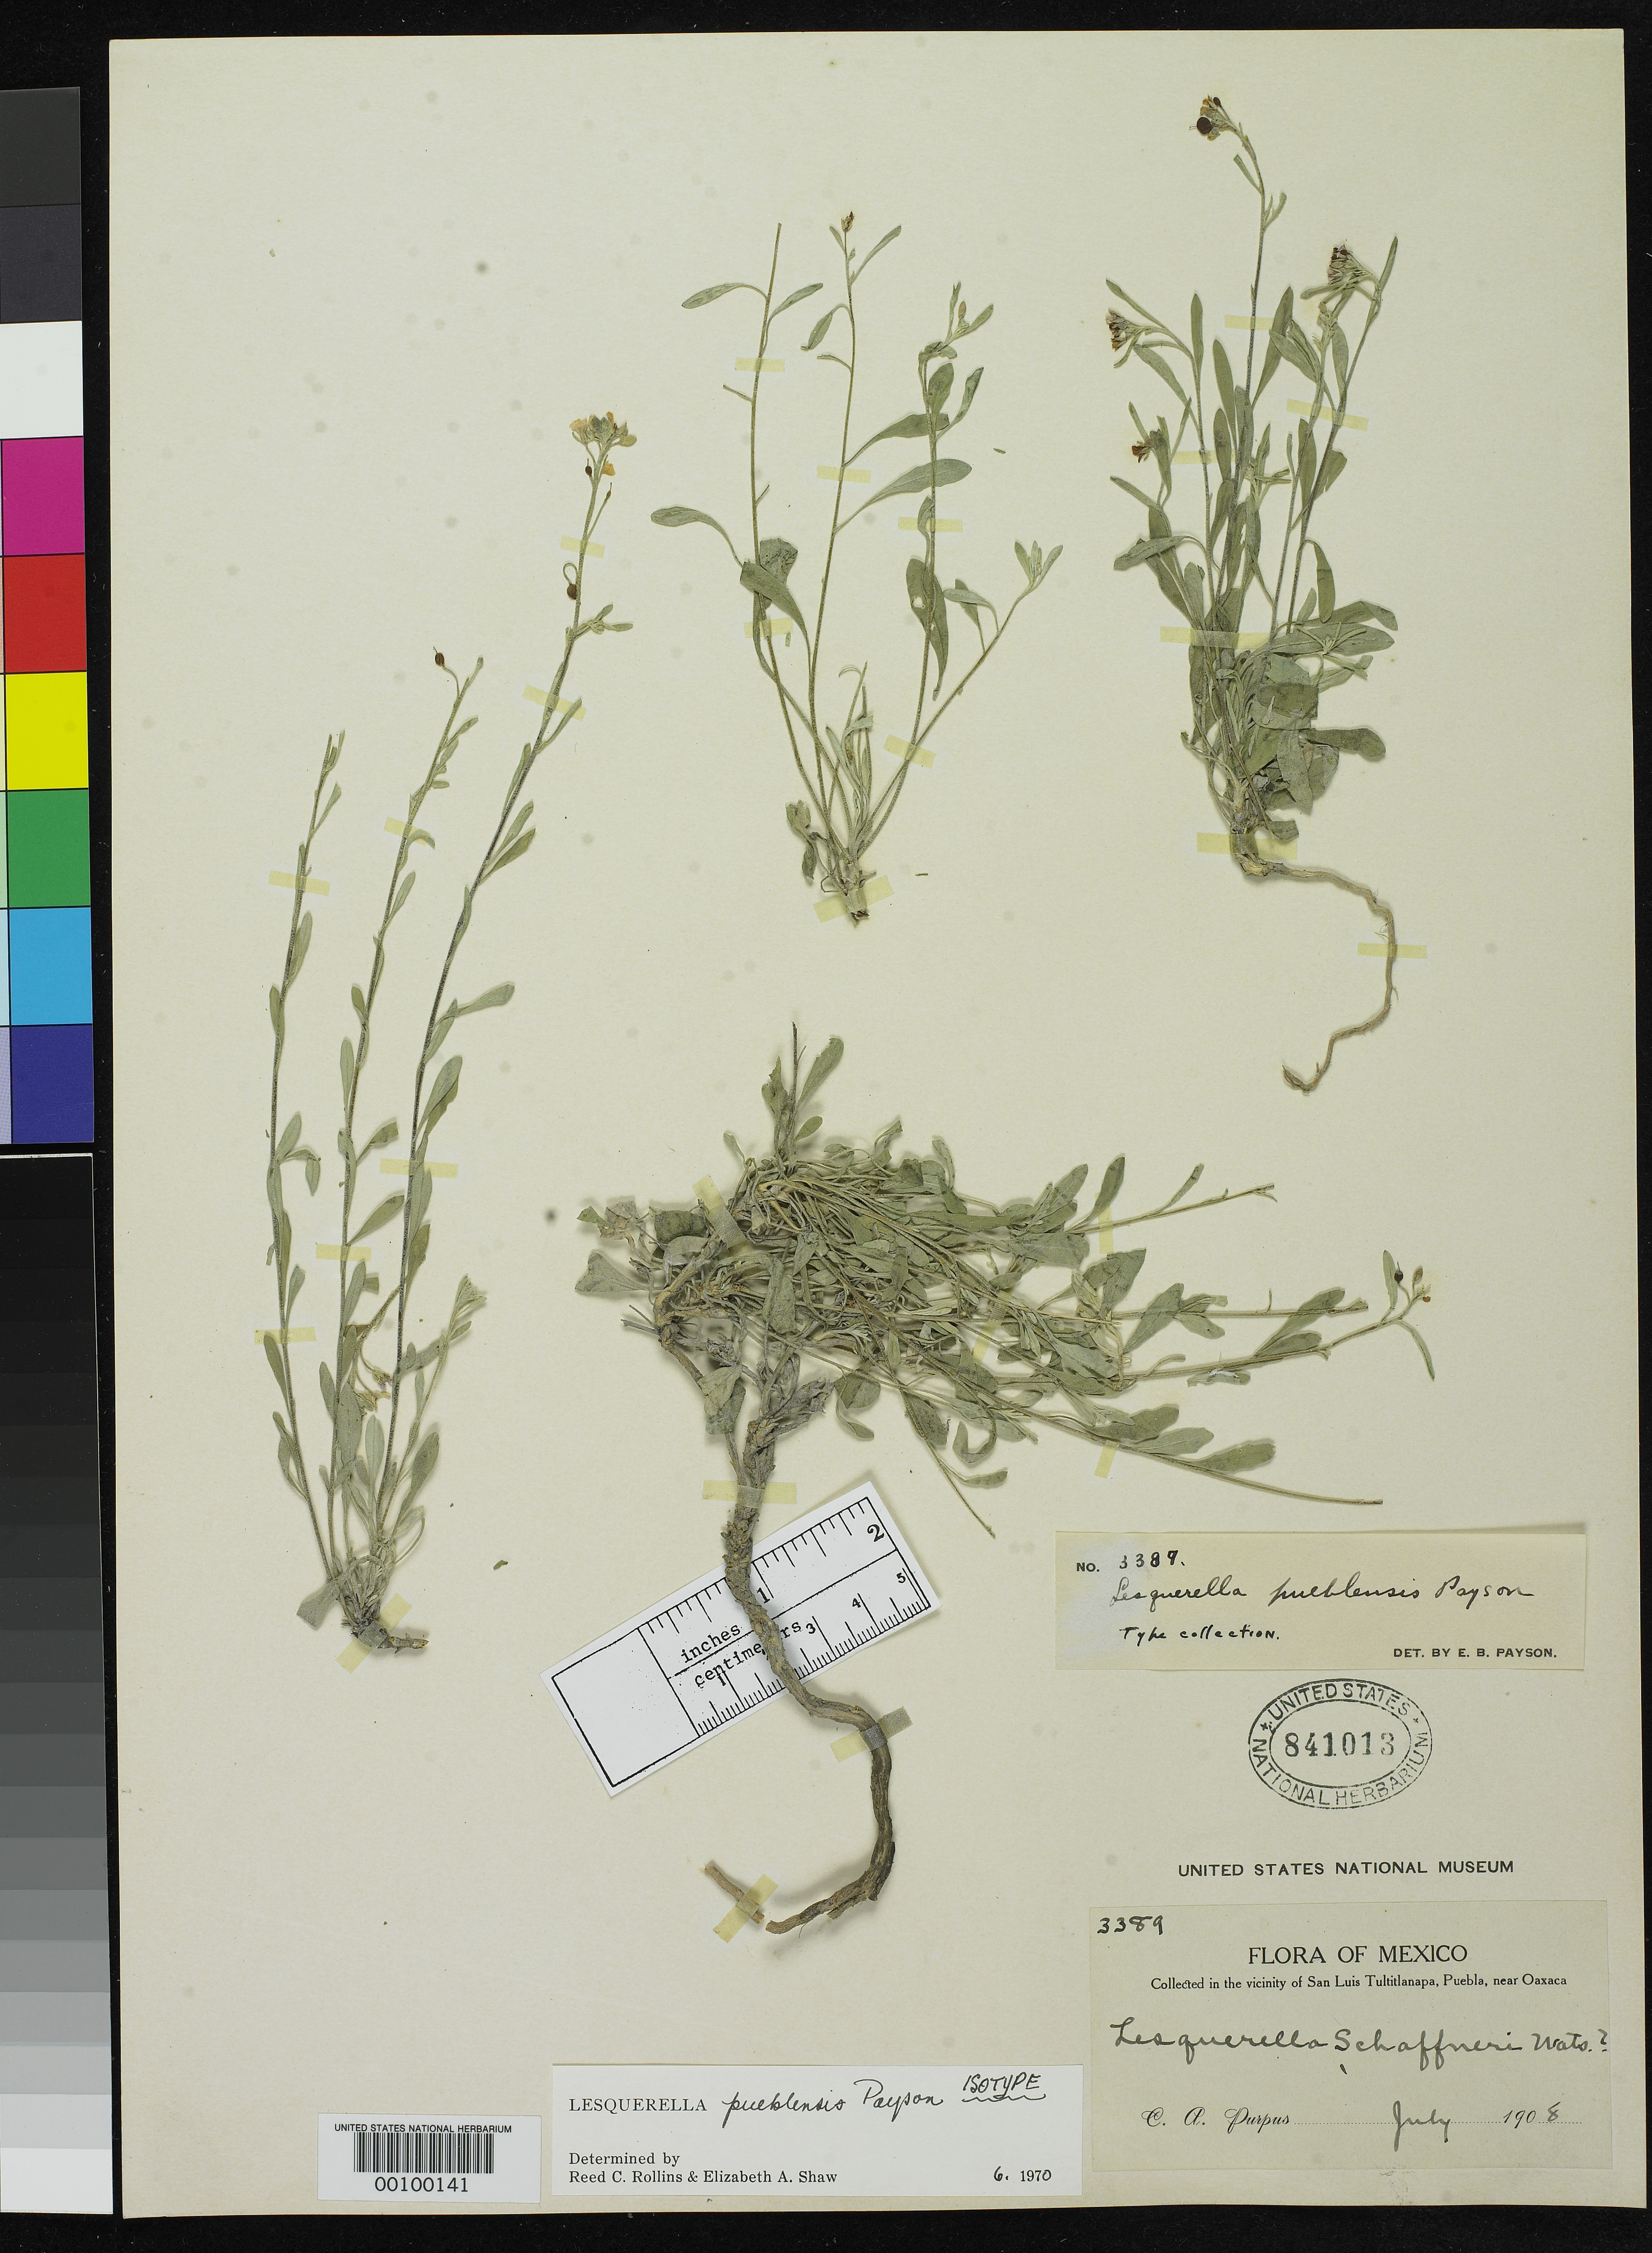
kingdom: Plantae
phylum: Tracheophyta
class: Magnoliopsida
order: Brassicales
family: Brassicaceae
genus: Lesquerella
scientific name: Lesquerella pueblensis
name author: Payson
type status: Isotype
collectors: C. A. Purpus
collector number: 3389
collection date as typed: Jul 1908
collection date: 1908-07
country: Mexico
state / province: Puebla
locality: Vicinity of San Luis Tultitlanapa.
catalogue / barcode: US 841013